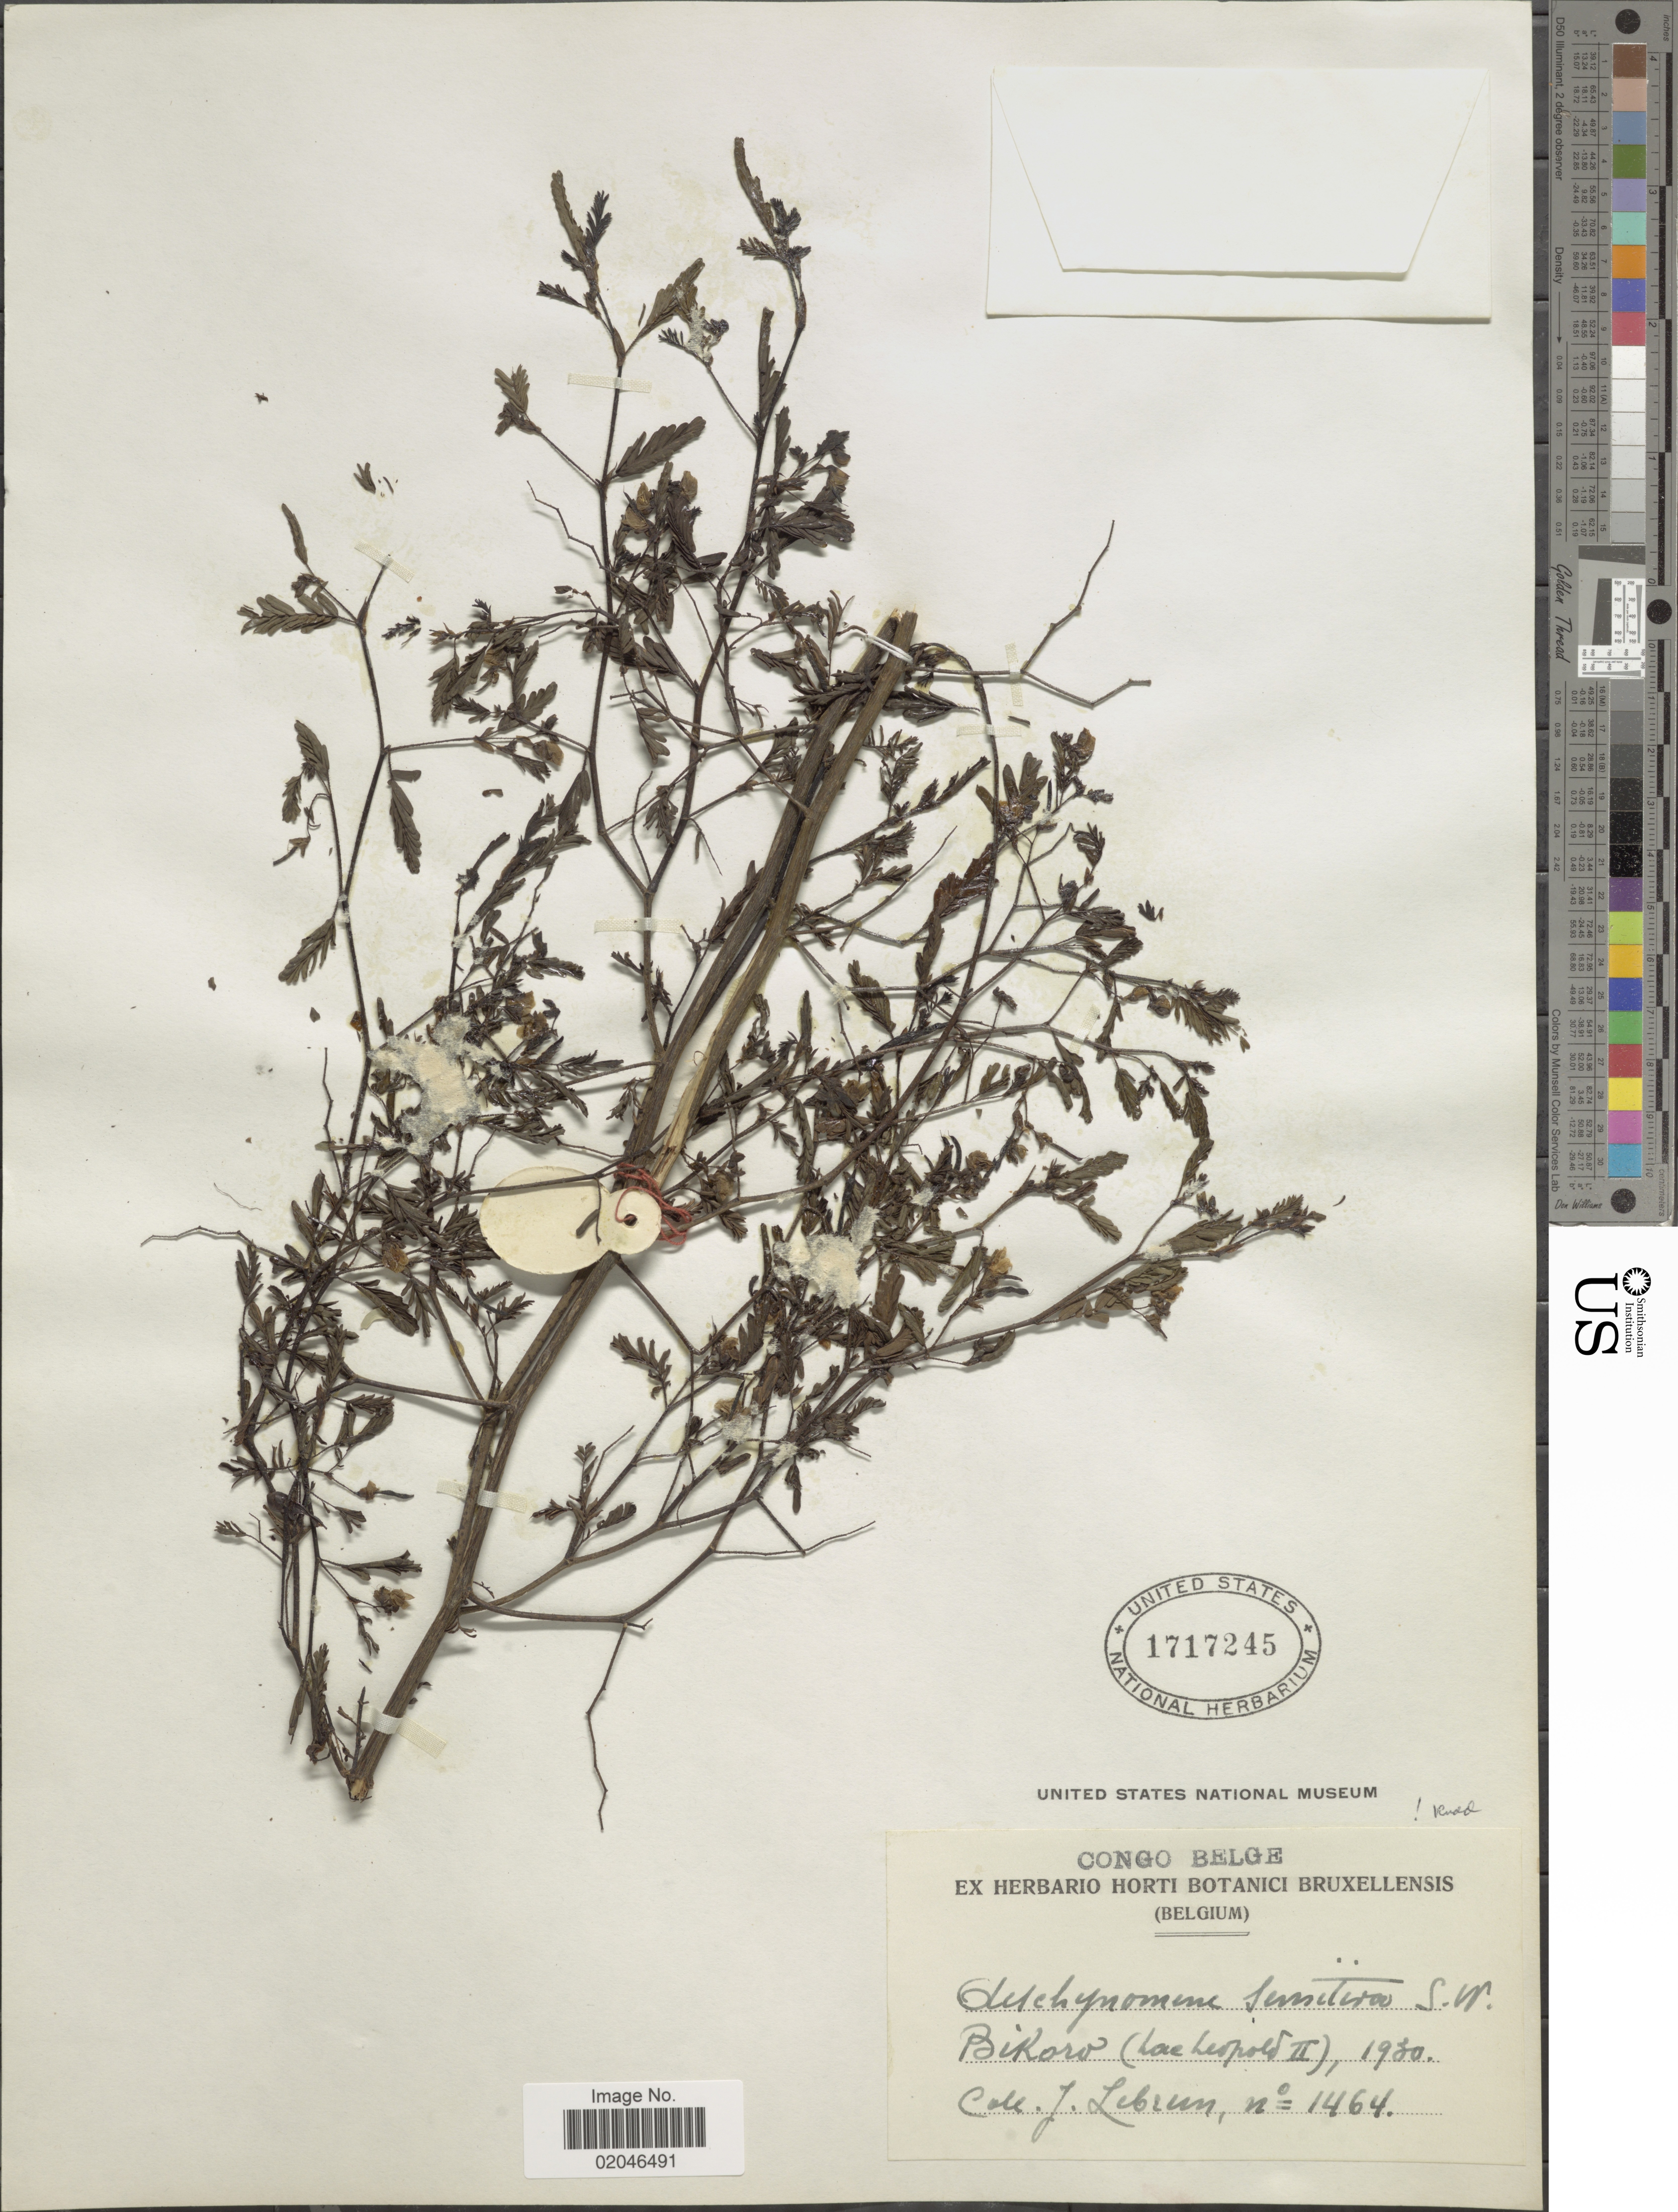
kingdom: Plantae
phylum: Tracheophyta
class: Magnoliopsida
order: Fabales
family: Fabaceae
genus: Aeschynomene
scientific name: Aeschynomene sensitiva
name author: Sw.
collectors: J. A. Lebrun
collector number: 1464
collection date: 1930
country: Congo, Democratic Republic of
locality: Bikoro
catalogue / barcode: US 1717245